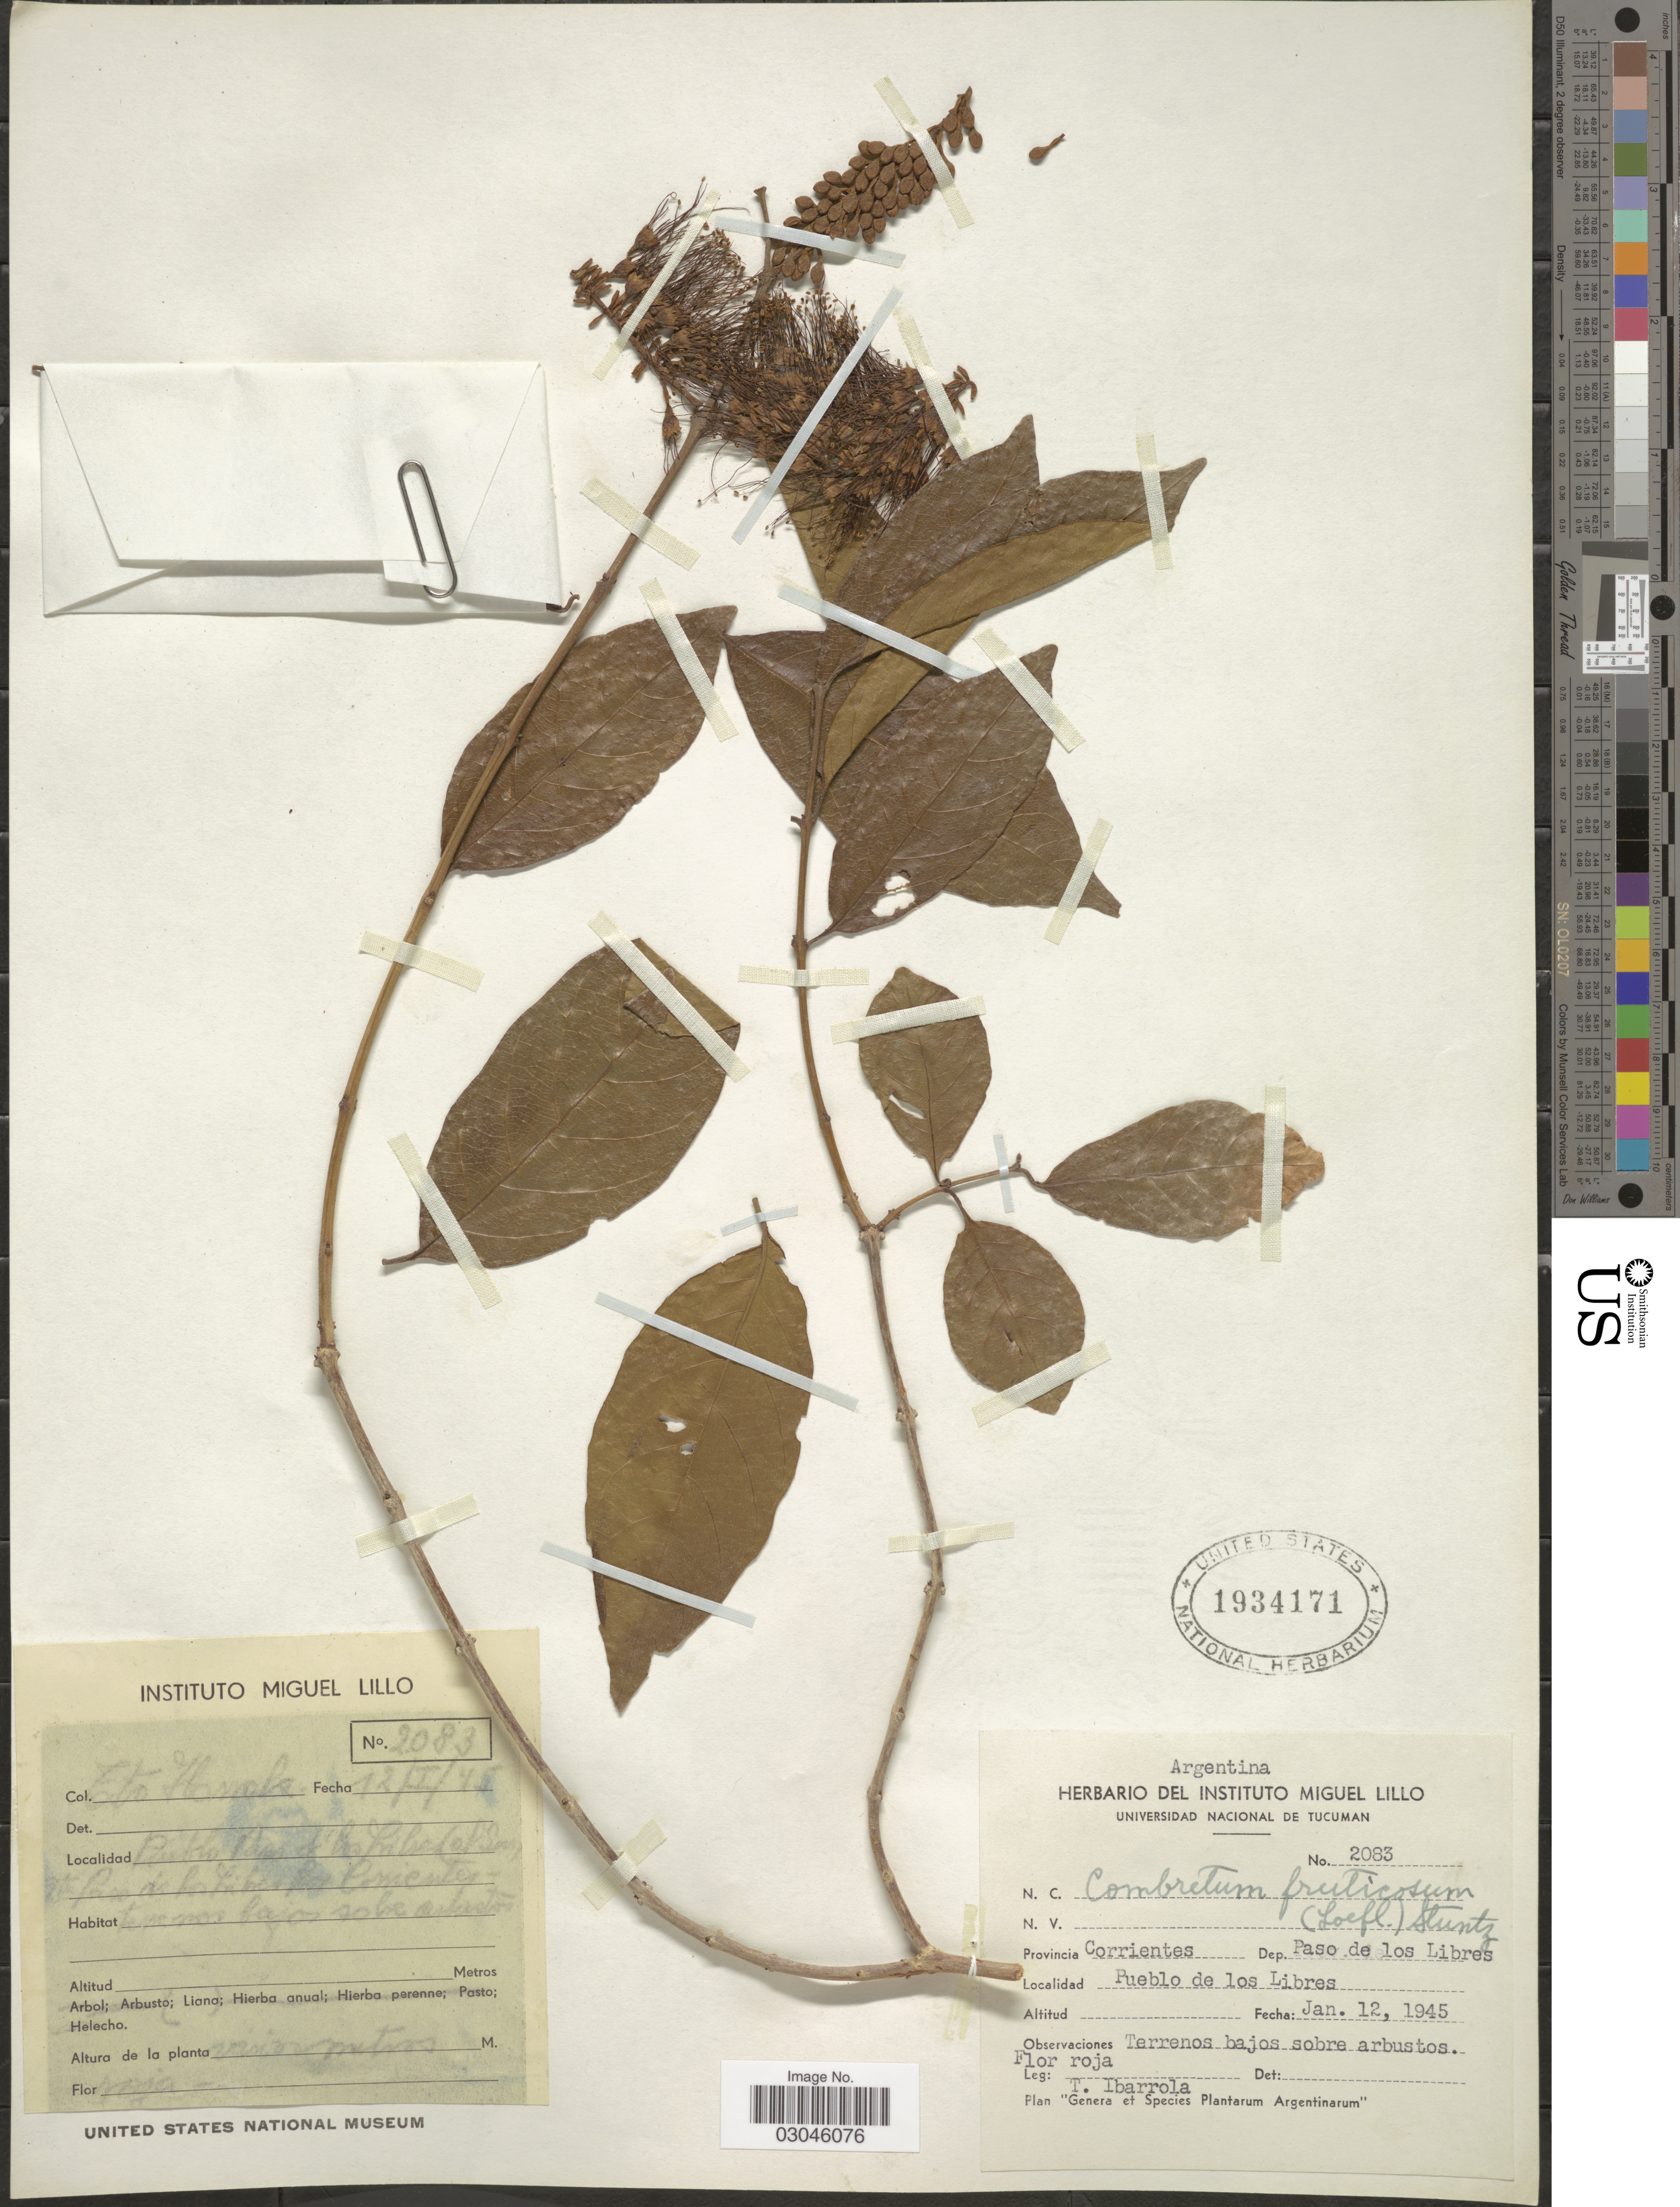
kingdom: Plantae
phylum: Tracheophyta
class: Magnoliopsida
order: Myrtales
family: Combretaceae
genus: Combretum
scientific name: Combretum fruticosum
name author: (Loefl.) Stuntz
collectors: T. Ibarrola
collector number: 2083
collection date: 1945-01-12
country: Argentina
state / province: Corrientes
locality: Dep. Paso de los Libres. Pueblo de los Libres.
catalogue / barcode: US 1934171